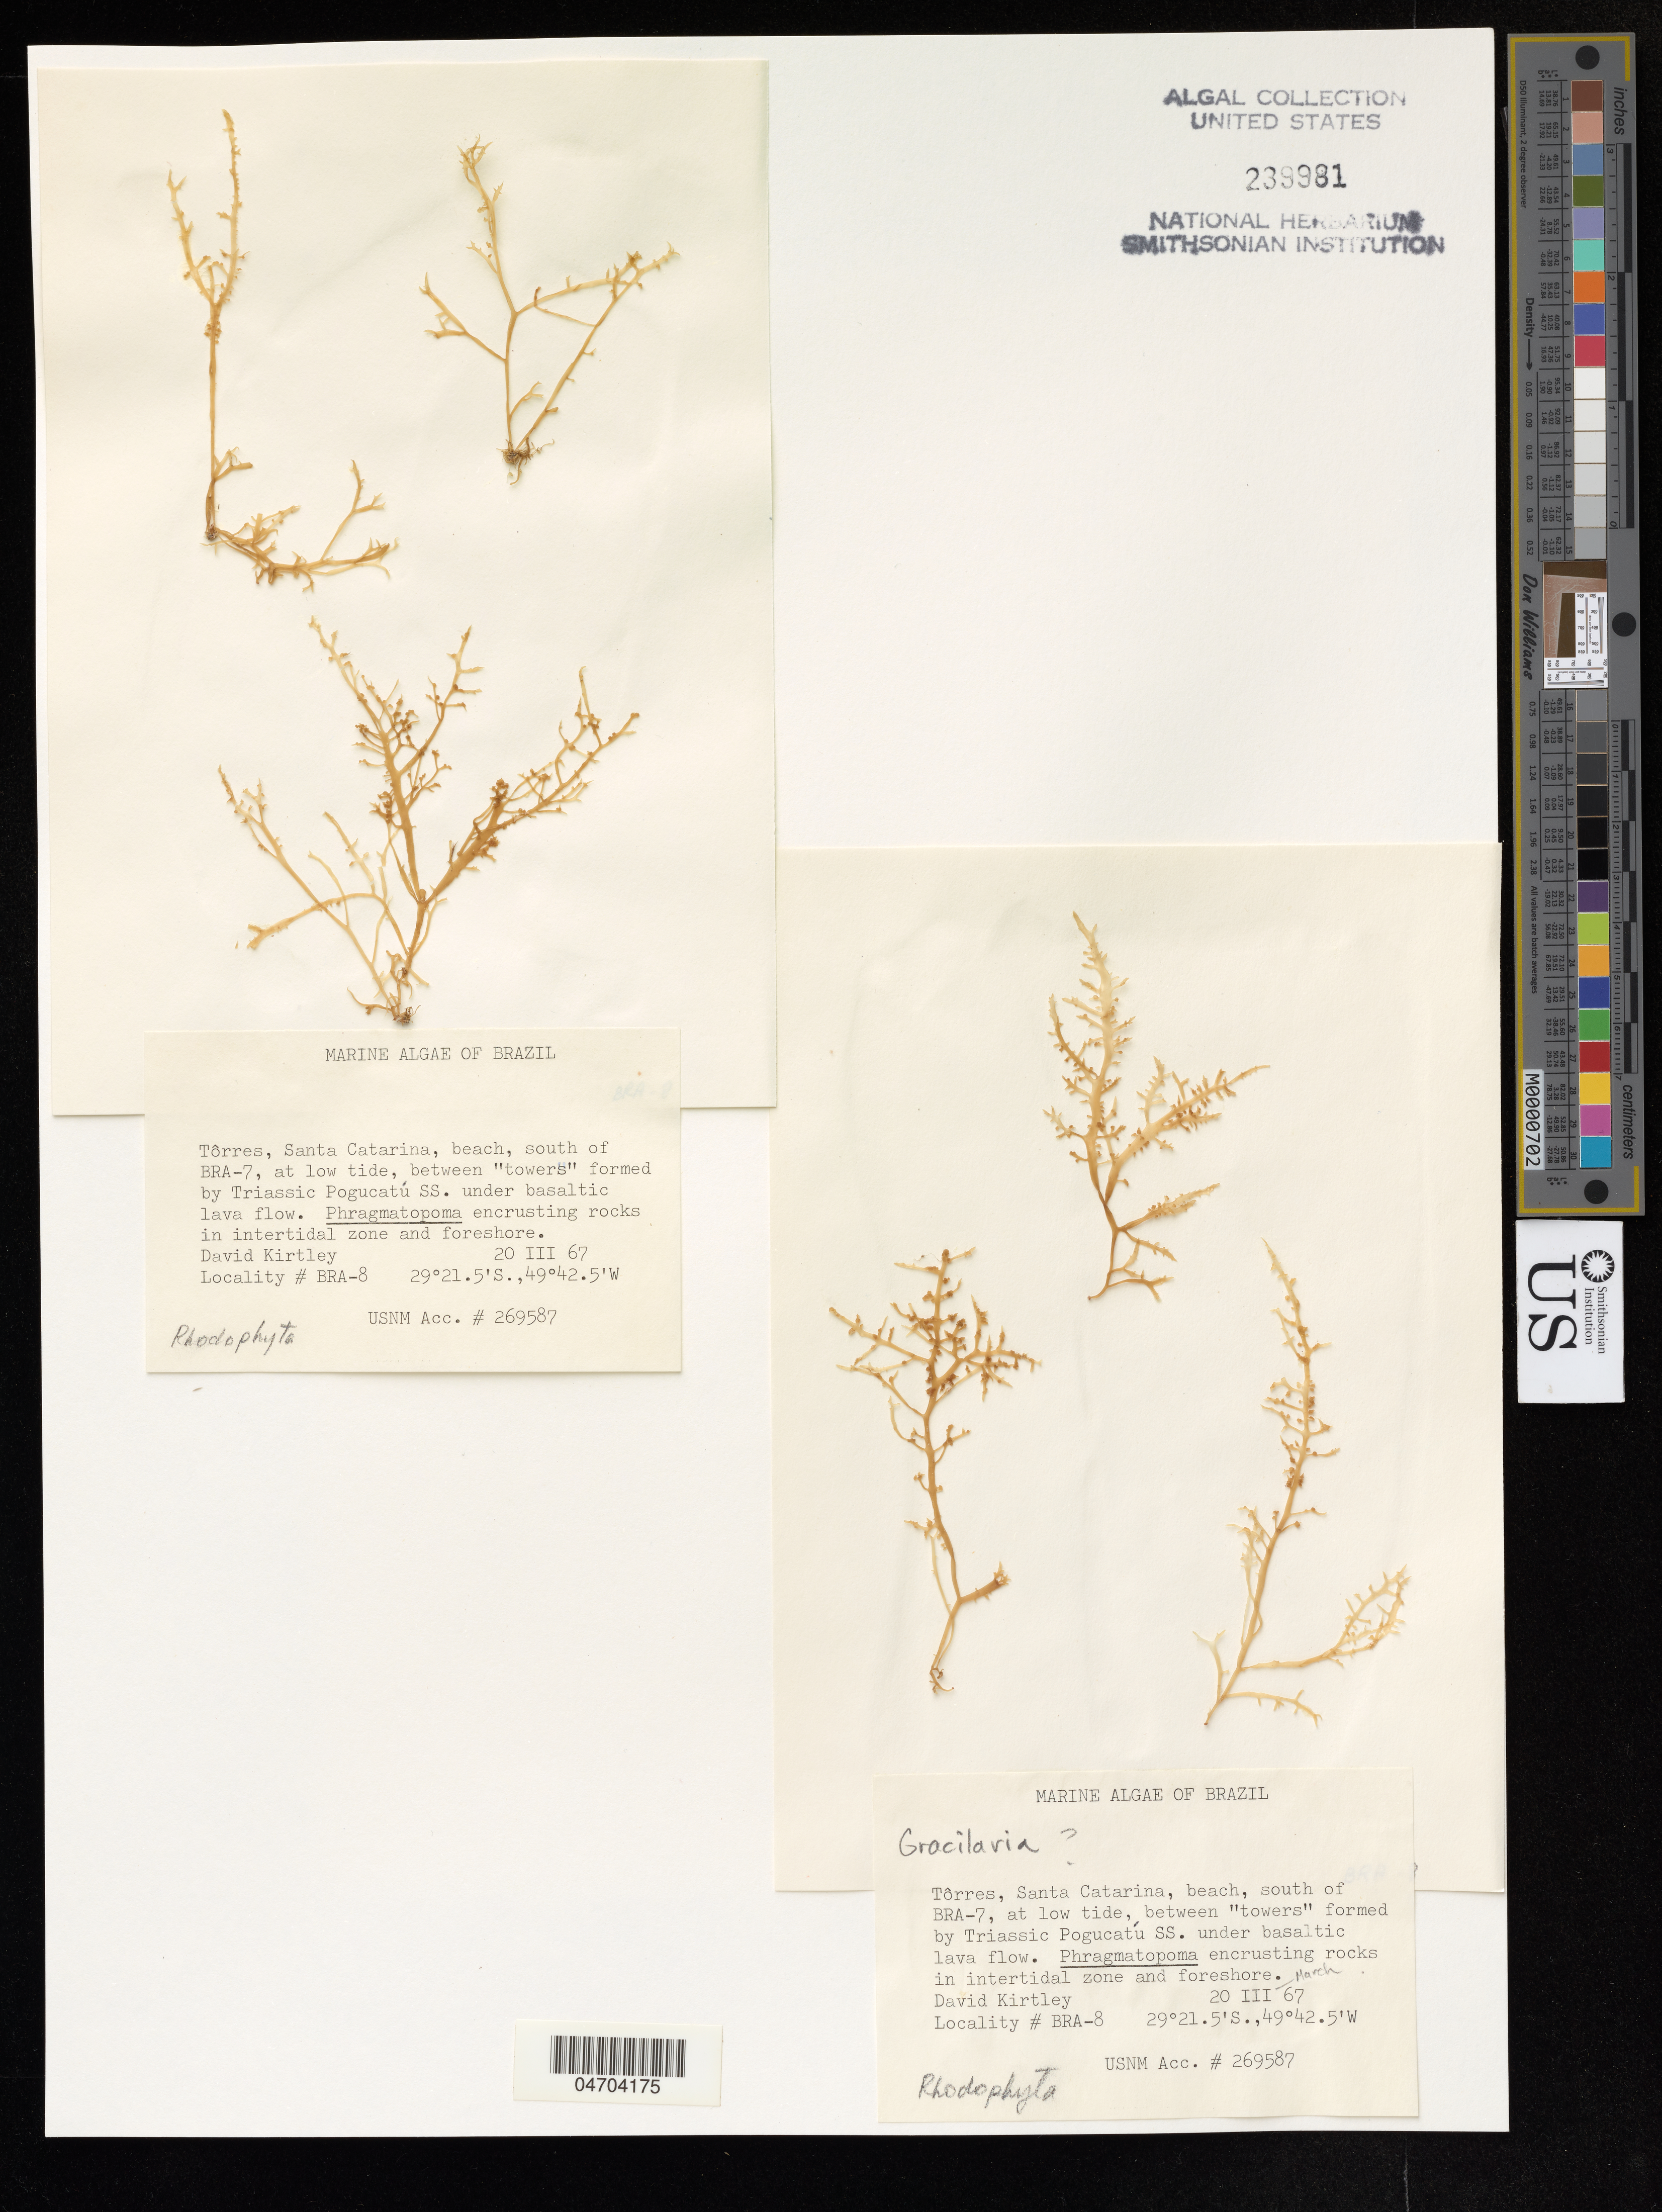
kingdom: Plantae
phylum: Rhodophyta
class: Florideophyceae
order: Gracilariales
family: Gracilariaceae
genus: Gracilaria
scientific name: Gracilaria sp.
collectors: D. Kirtley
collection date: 1967-03-20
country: Brazil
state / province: Santa Catarina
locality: Torres, Beach, south of BRA-7, at low tide, between "towers" formed by Triassic Pogucatu SS.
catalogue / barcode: US 239981